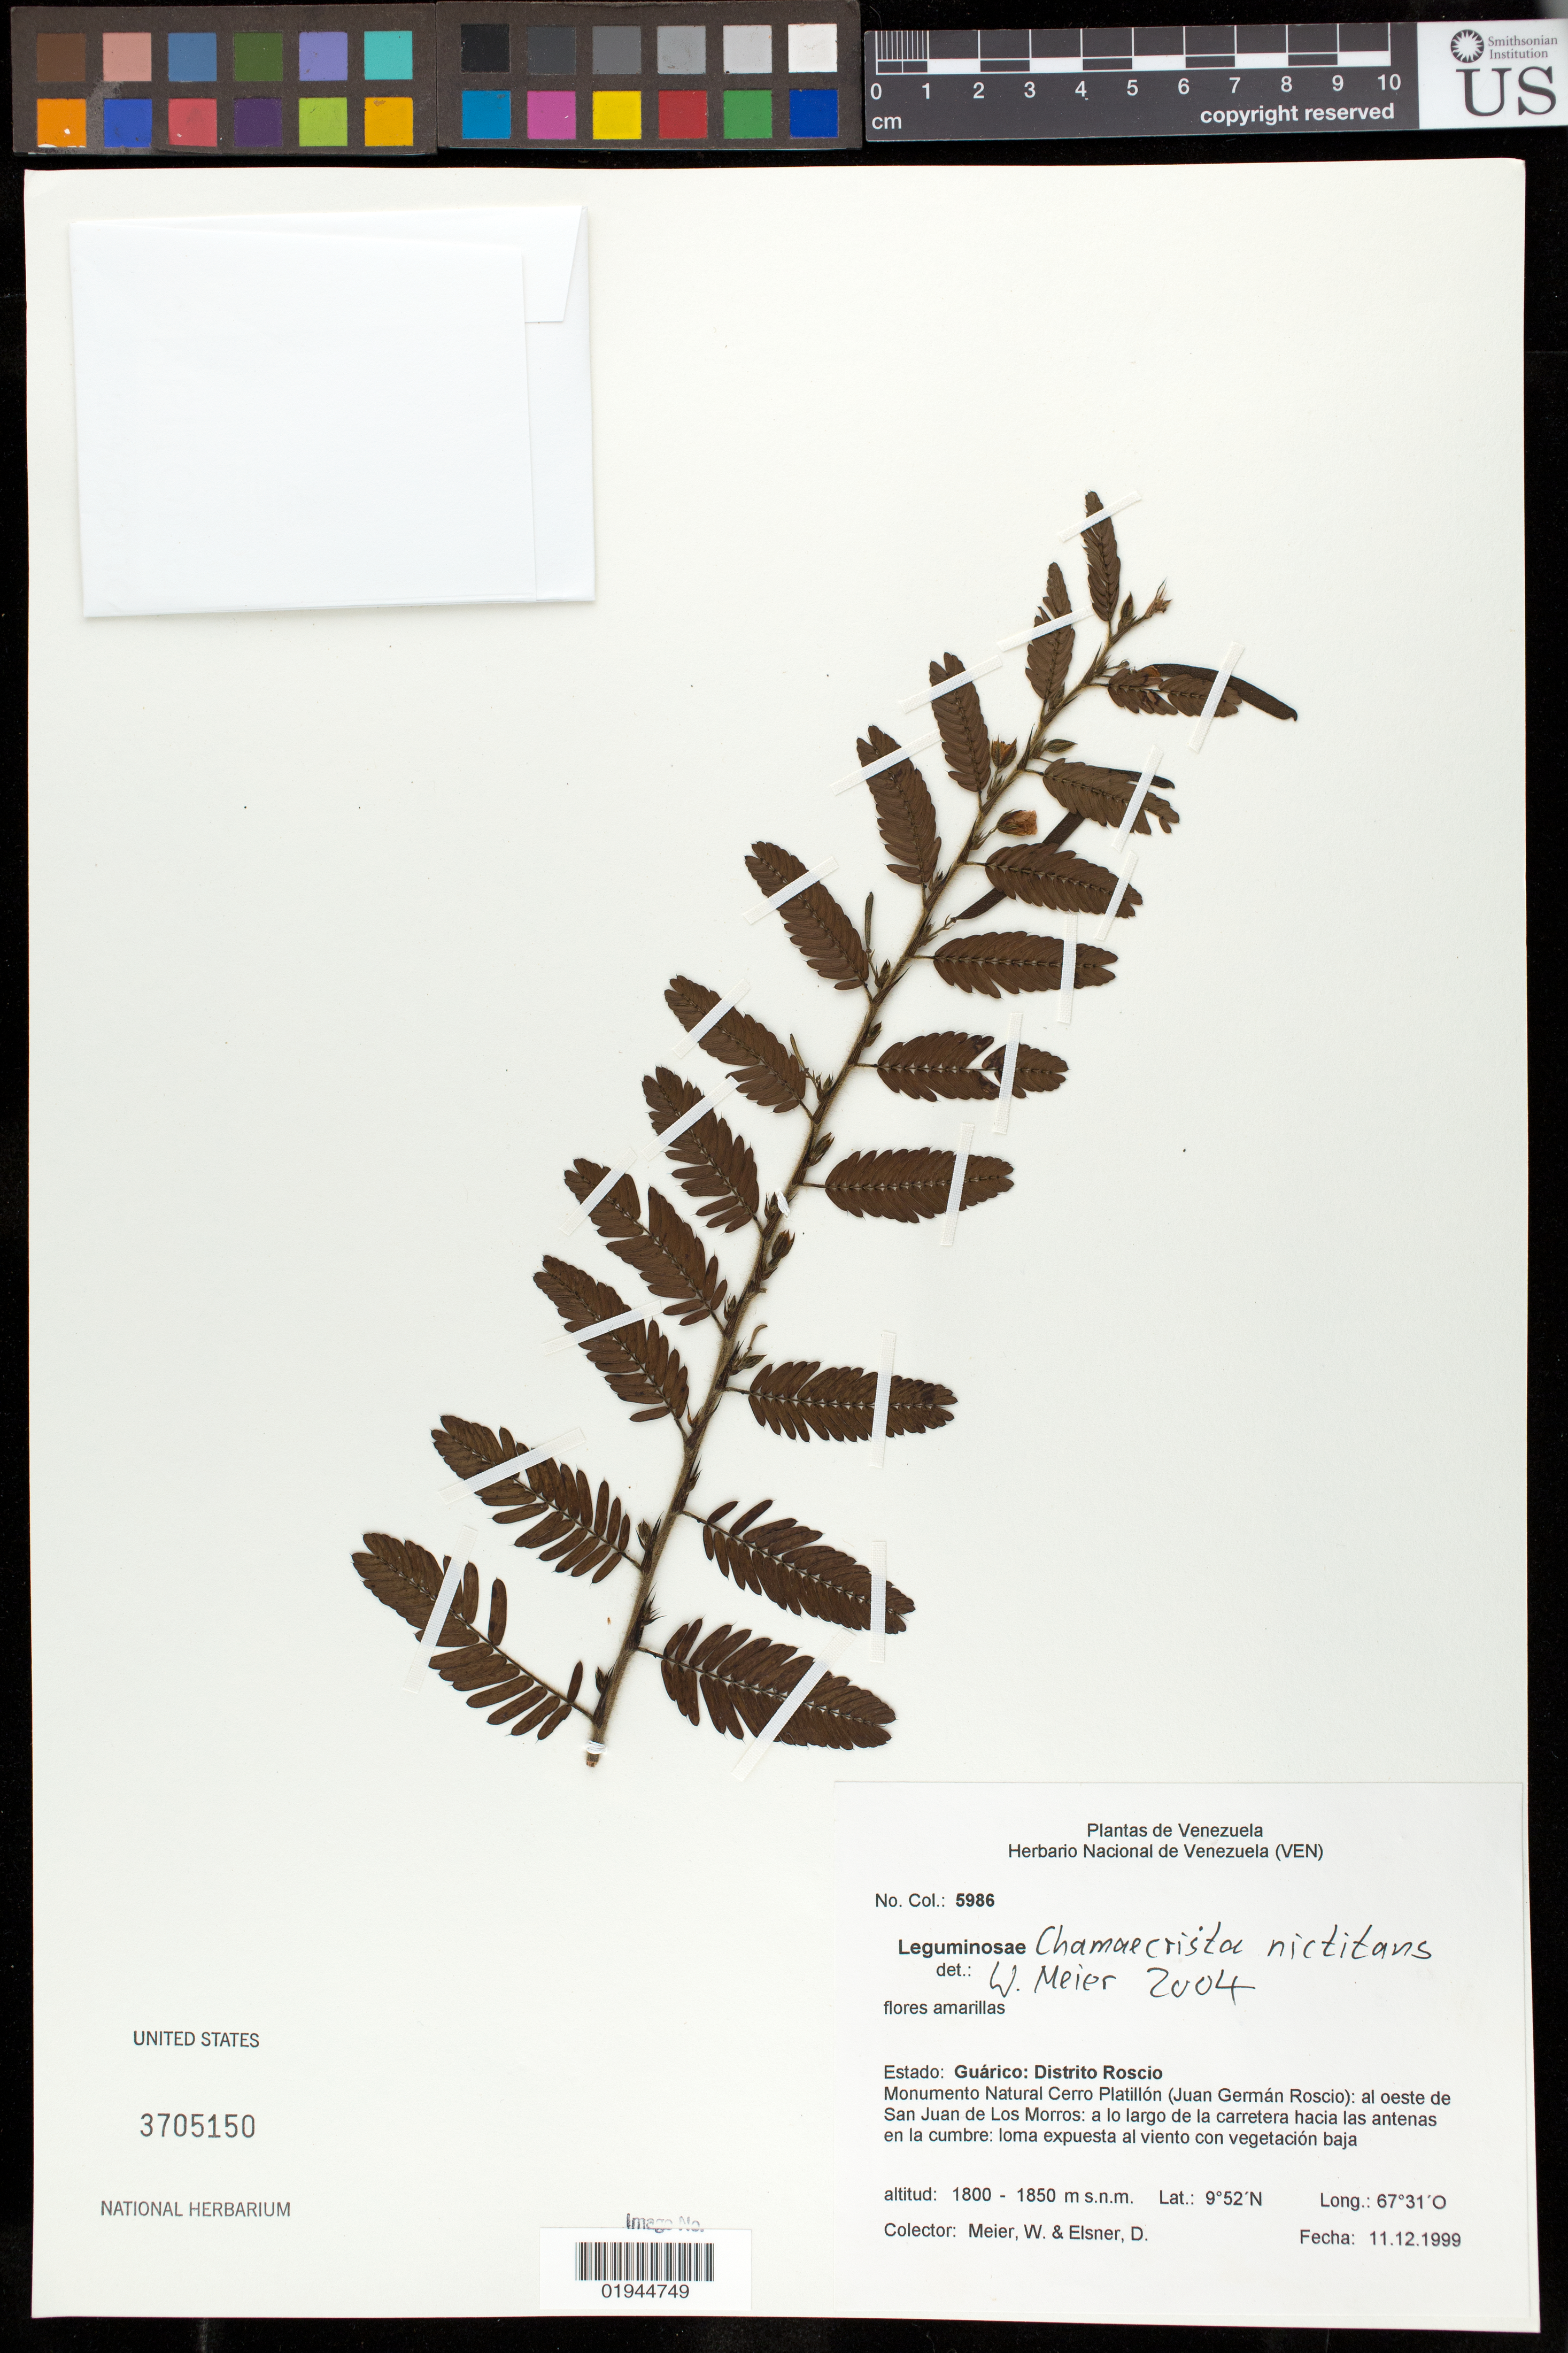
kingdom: Plantae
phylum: Tracheophyta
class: Magnoliopsida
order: Fabales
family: Fabaceae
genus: Chamaecrista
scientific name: Chamaecrista nictitans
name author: (L.) Moench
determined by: Meier, Winfried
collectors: W. Meier & D. Elsner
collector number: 5986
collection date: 1999-12-11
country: Venezuela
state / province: Guárico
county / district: Juan Germán Roscio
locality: Monumento Natural Cerro Platillon (Juan German Roscio): al oeste de San Juan de Los Morros.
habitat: a lo largo de la carretera hacia las antenas en la cumbre; loma expuesta al viento con vegetacion baja.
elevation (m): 1800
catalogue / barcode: US 3705150